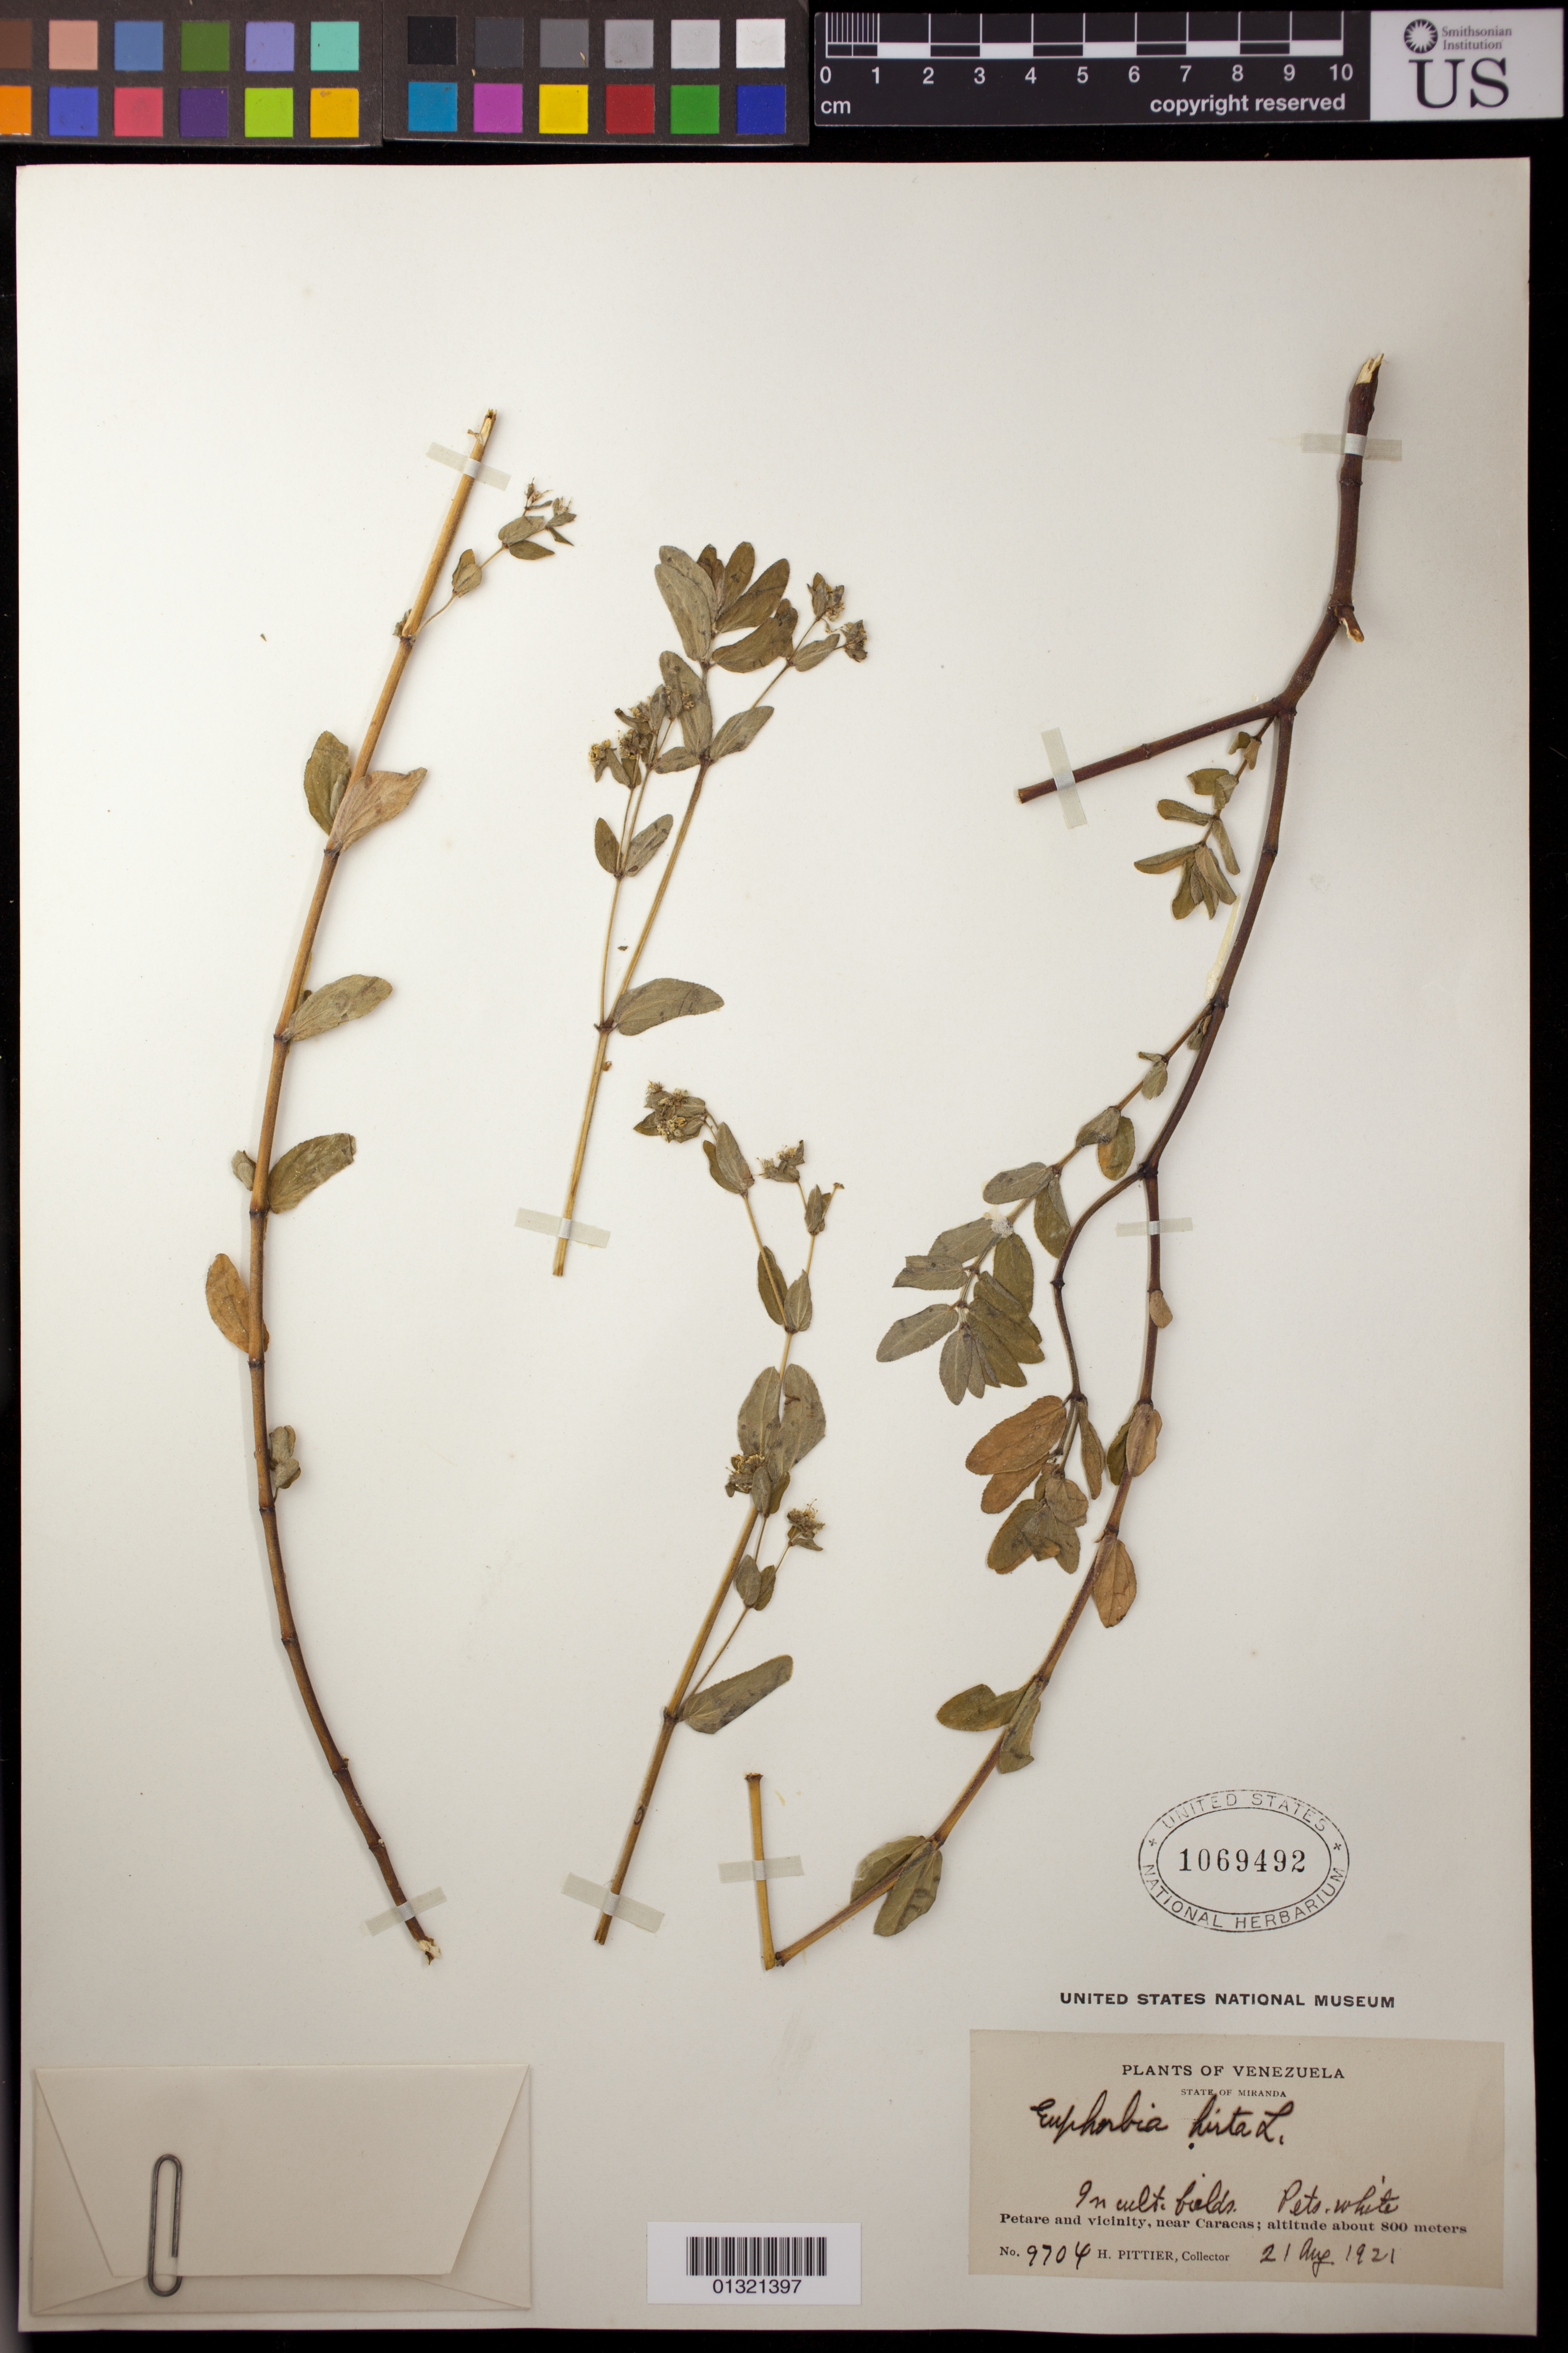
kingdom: Plantae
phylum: Tracheophyta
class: Magnoliopsida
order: Malpighiales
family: Euphorbiaceae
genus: Euphorbia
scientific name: Euphorbia hirta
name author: L.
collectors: H. F. Pittier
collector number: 9704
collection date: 1921-08-21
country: Venezuela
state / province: Miranda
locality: Petare and vicinity, near Caracas;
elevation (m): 800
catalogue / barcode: US 1069492